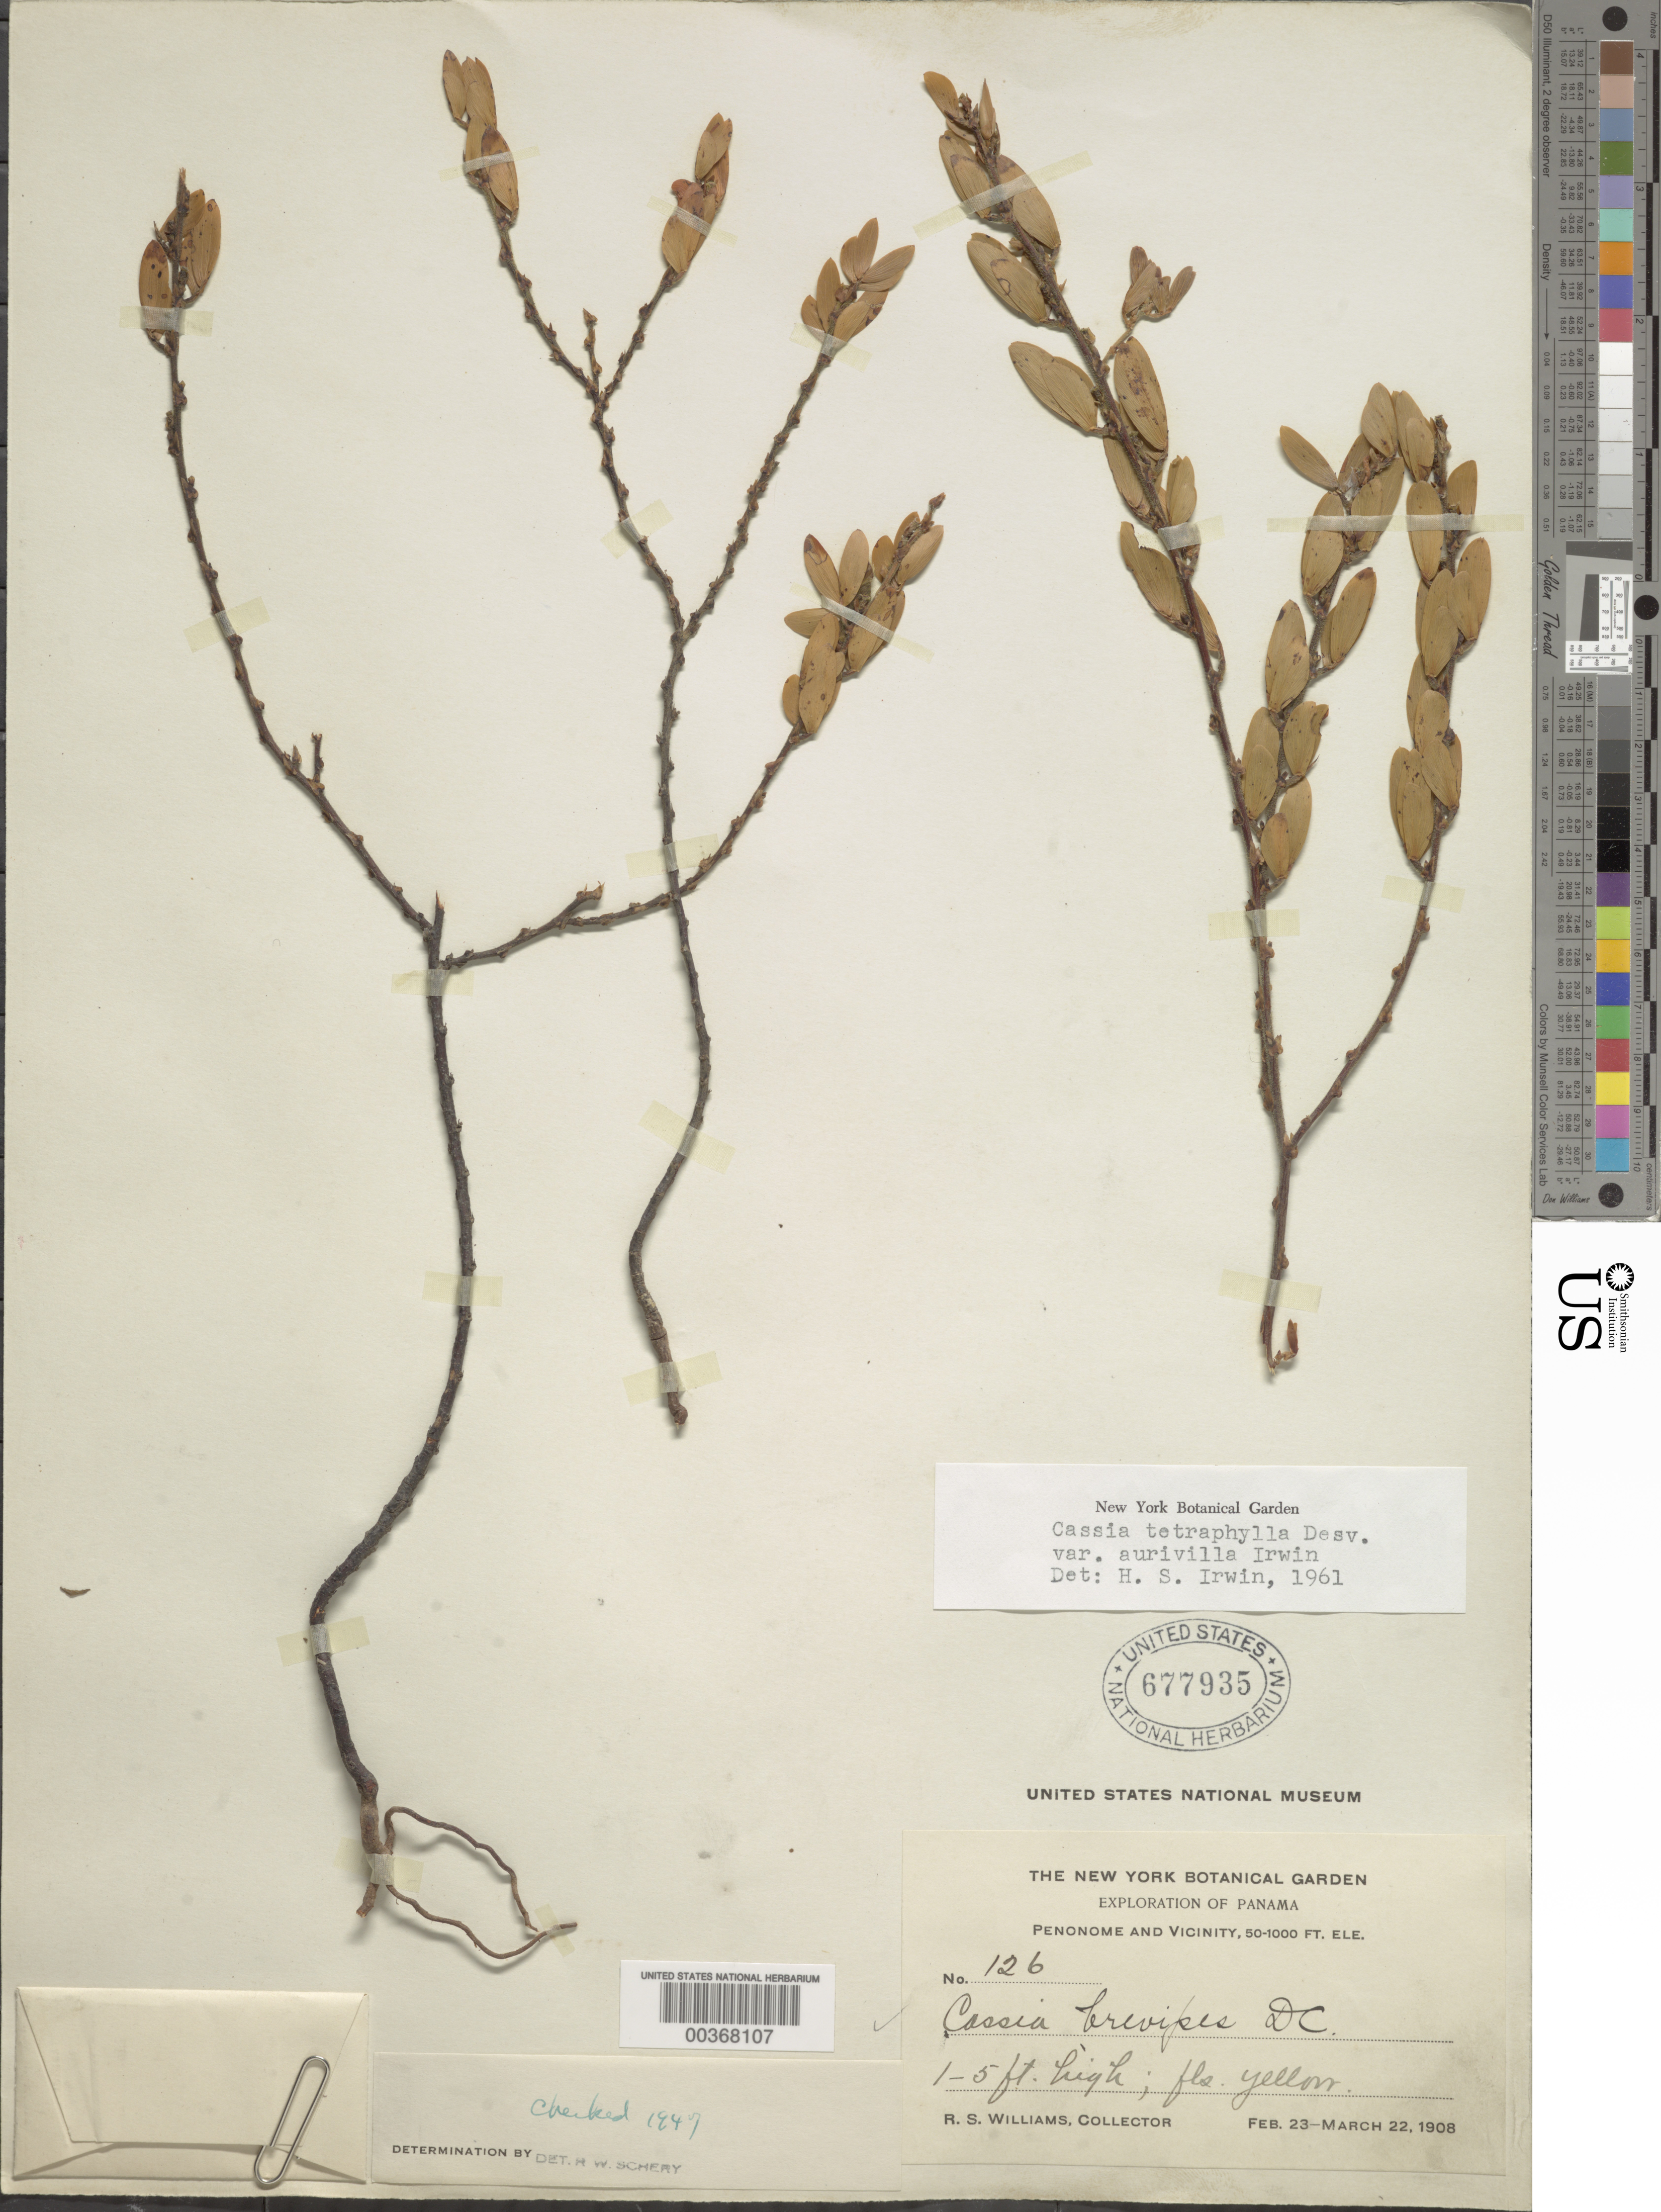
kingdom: Plantae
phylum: Tracheophyta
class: Magnoliopsida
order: Fabales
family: Fabaceae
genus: Chamaecrista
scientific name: Chamaecrista desvauxii var. brevipes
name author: (Benth.) H.S. Irwin & Barneby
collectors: R. S. Williams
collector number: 126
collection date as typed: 23 Feb 1908 to 22 Mar 1908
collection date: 1908-02-23/1908-03-22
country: Panama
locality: Penonome and vicinity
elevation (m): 15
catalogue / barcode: US 677935